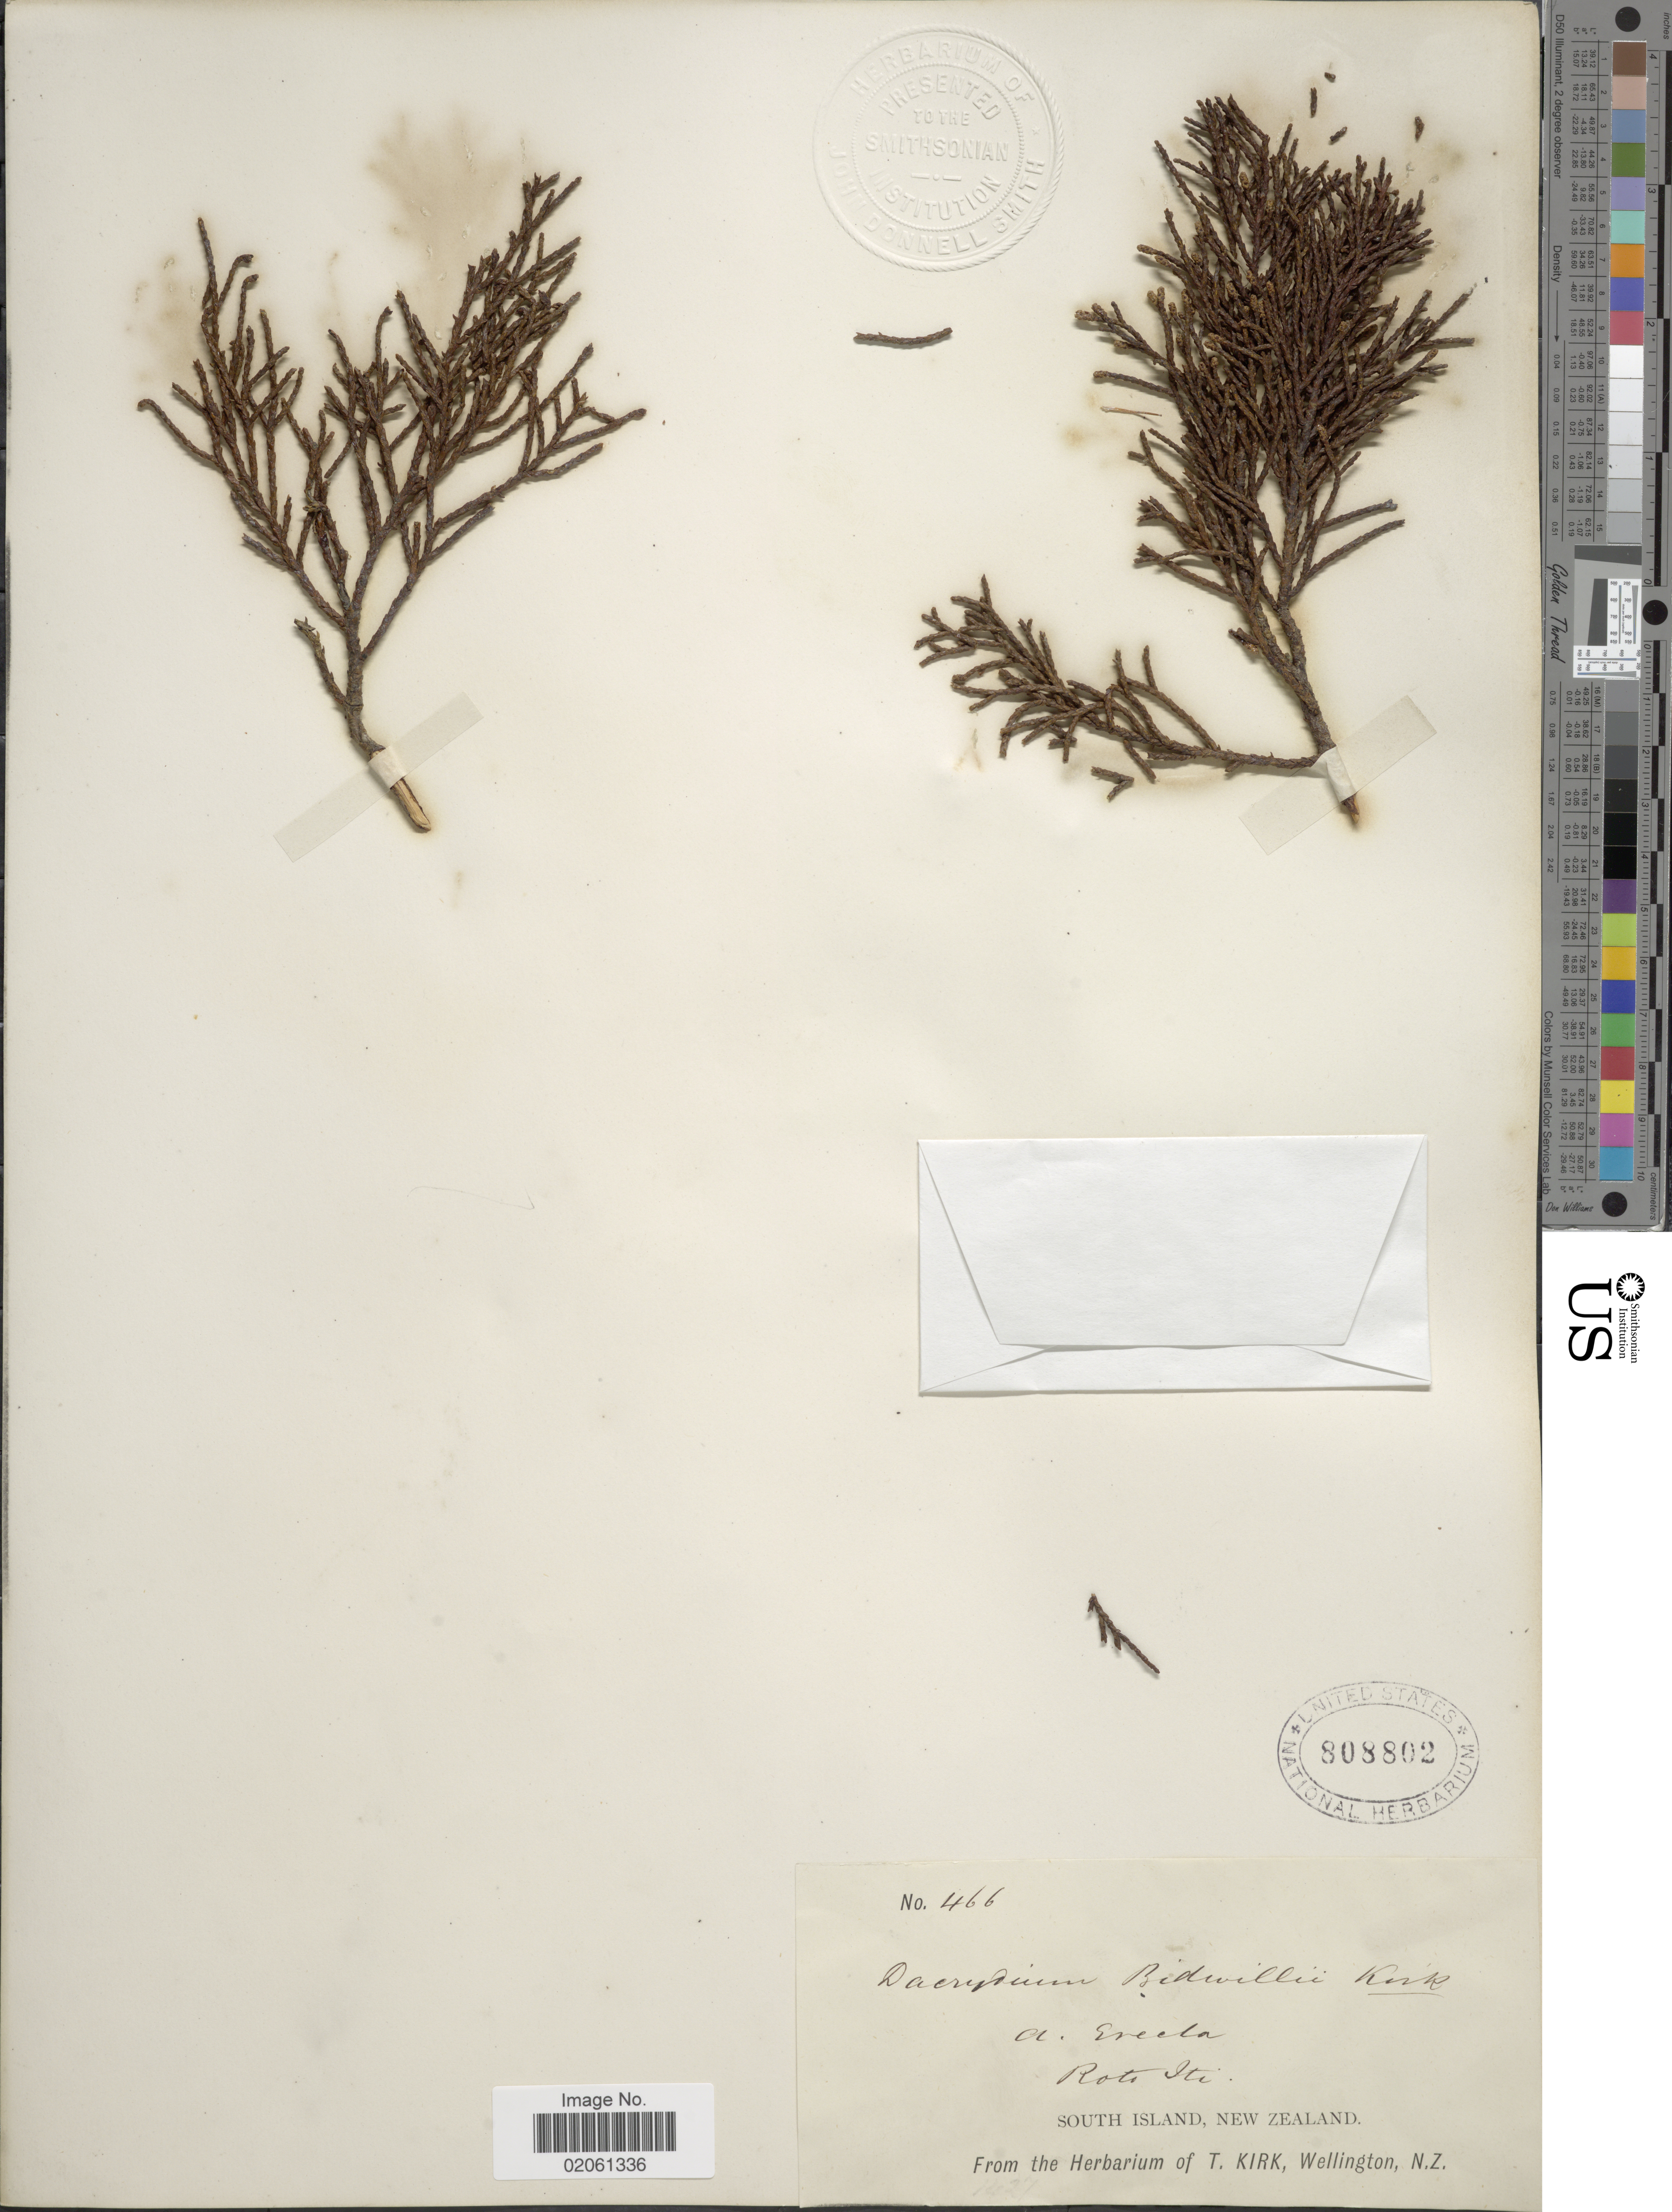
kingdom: Plantae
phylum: Tracheophyta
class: Pinopsida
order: Pinales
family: Podocarpaceae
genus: Dacrydium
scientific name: Dacrydium bidwillii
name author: Hook. f. ex Kirk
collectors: ex herb. T. Kirk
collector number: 466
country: New Zealand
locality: South Island. Rota Iti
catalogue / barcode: US 808802